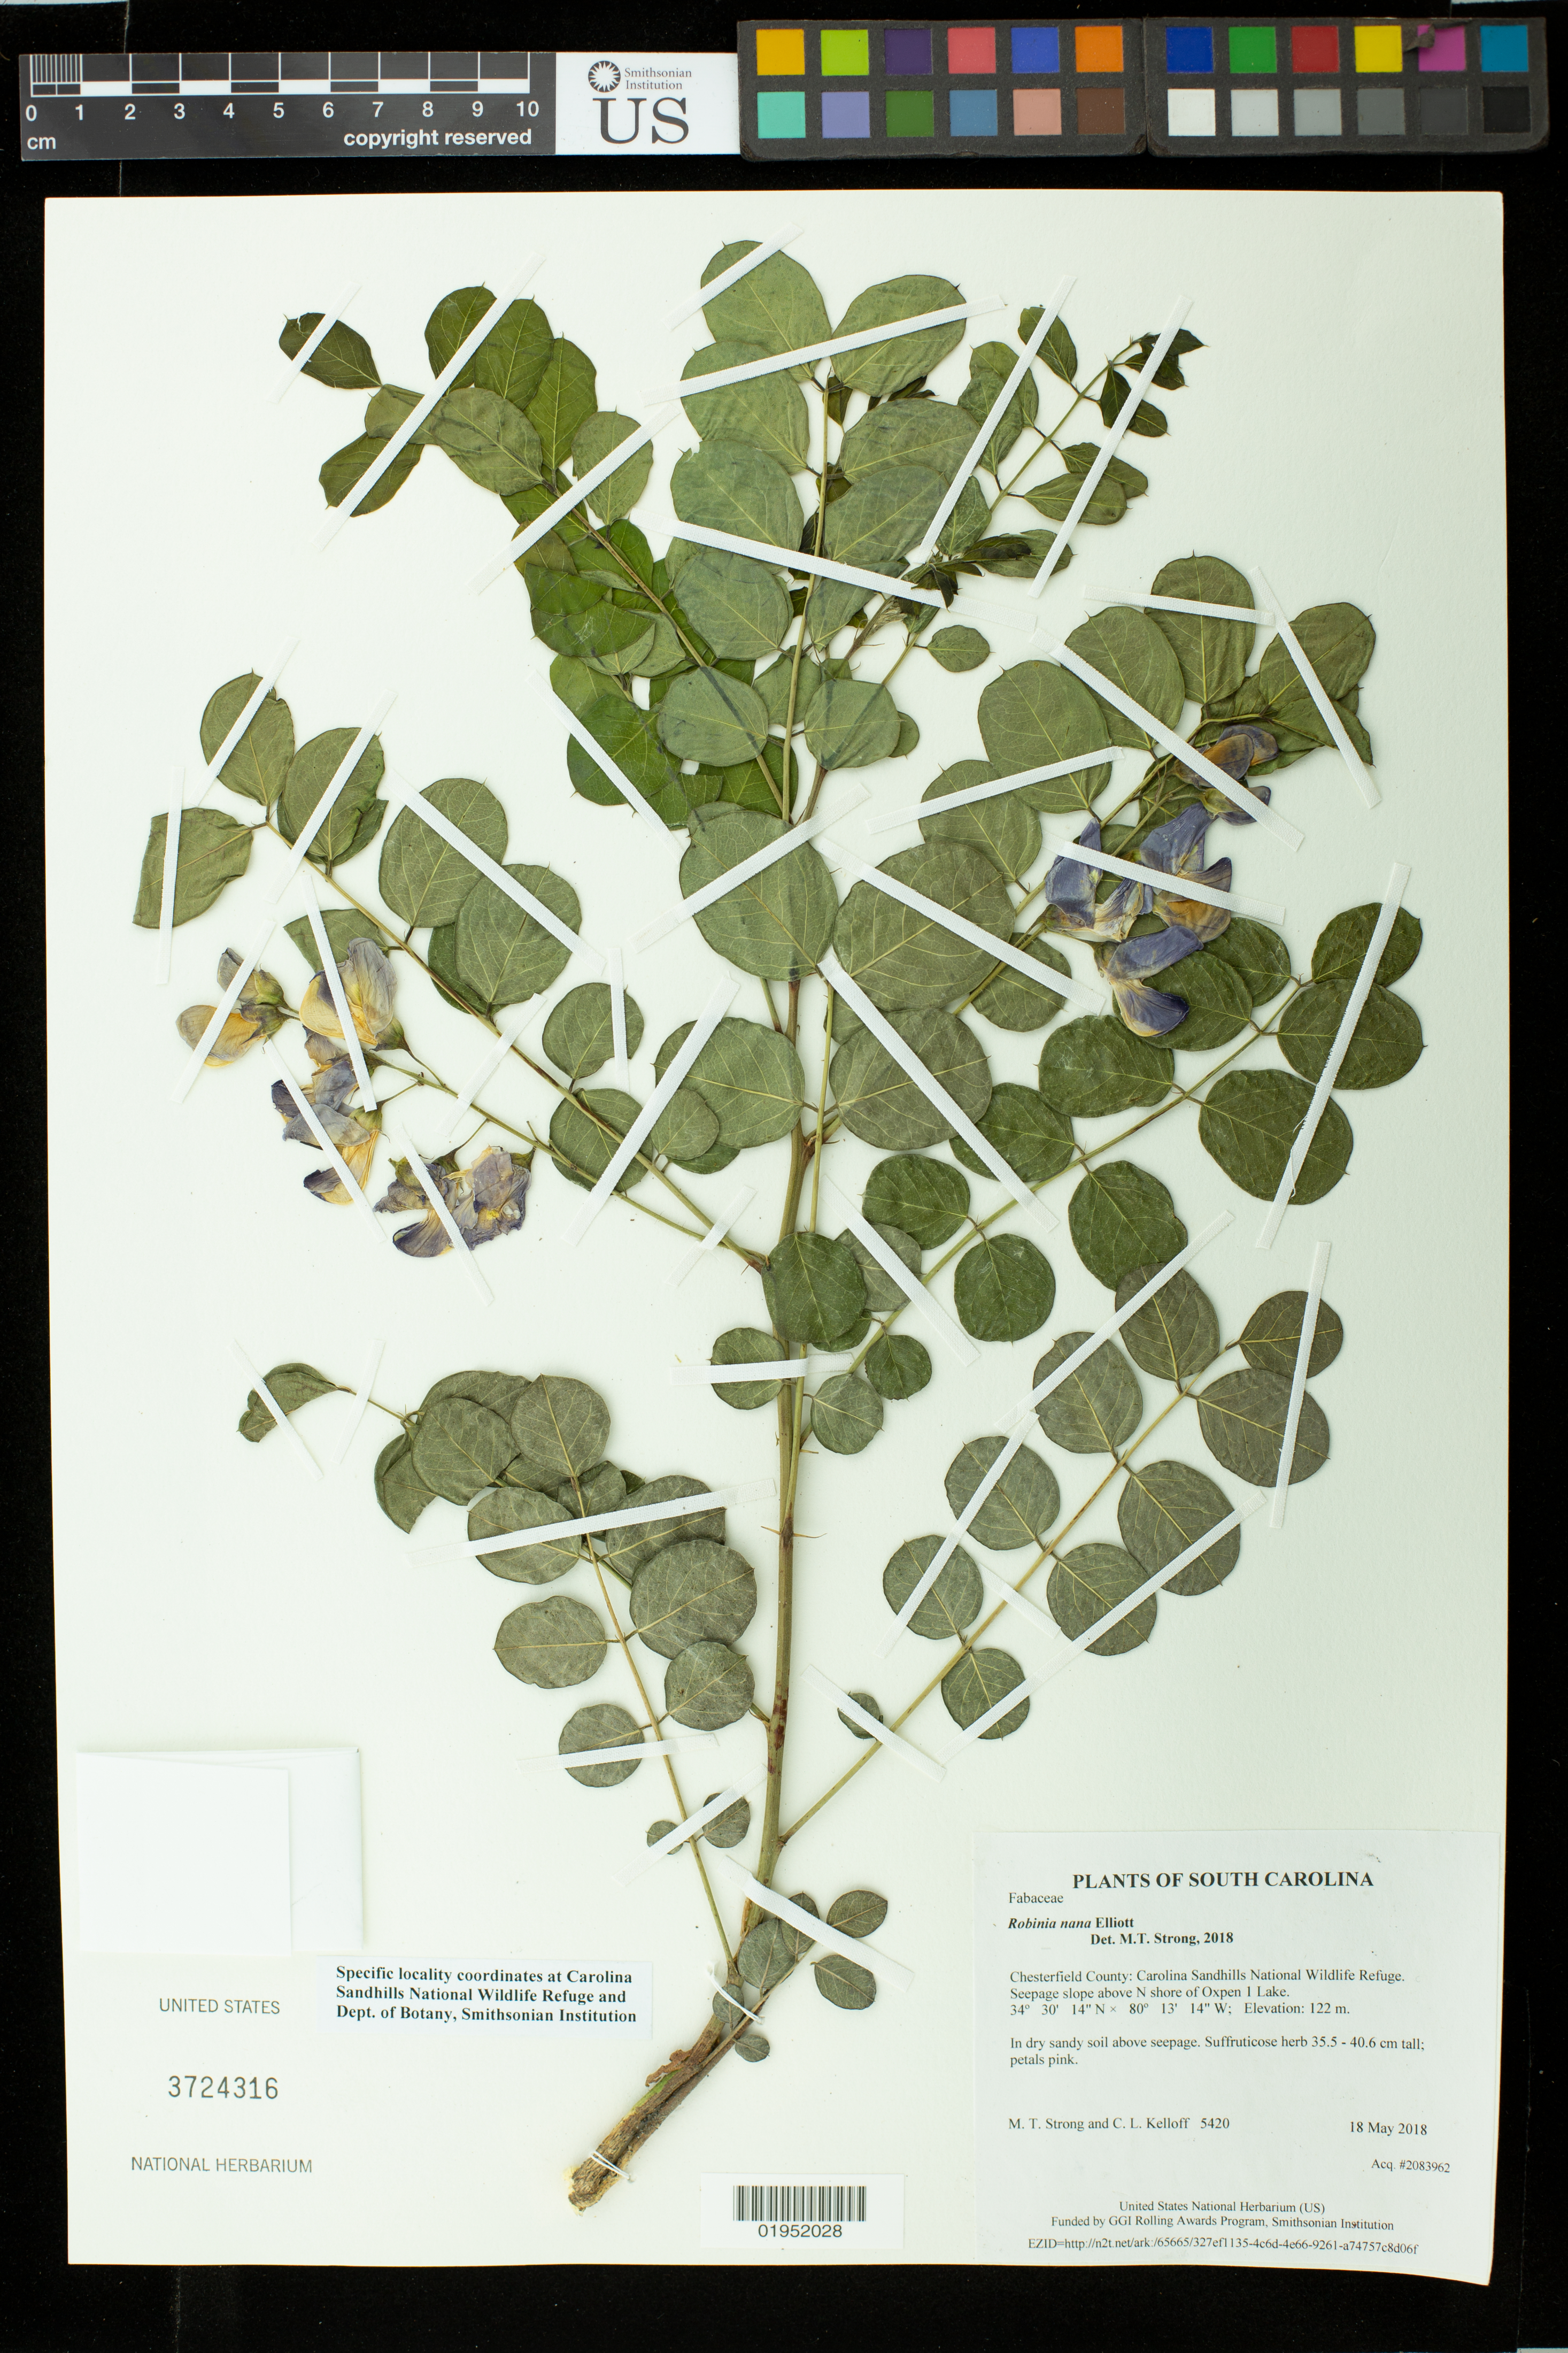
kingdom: Plantae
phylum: Tracheophyta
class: Magnoliopsida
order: Fabales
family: Fabaceae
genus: Robinia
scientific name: Robinia nana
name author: Elliott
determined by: Strong, Mark T., (BOT), Smithsonian Institution - National Museum of Natural History (UNITED STATES)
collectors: M. T. Strong & C. L. Kelloff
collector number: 5420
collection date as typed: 18 May 2018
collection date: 2018-05-18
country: United States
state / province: South Carolina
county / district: Chesterfield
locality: Carolina Sandhills National Wildlife Refuge. Seepage slope above N shore of Oxpen 1 Lake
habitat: In dry sandy soil above seepage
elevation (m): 122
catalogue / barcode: US 3724316